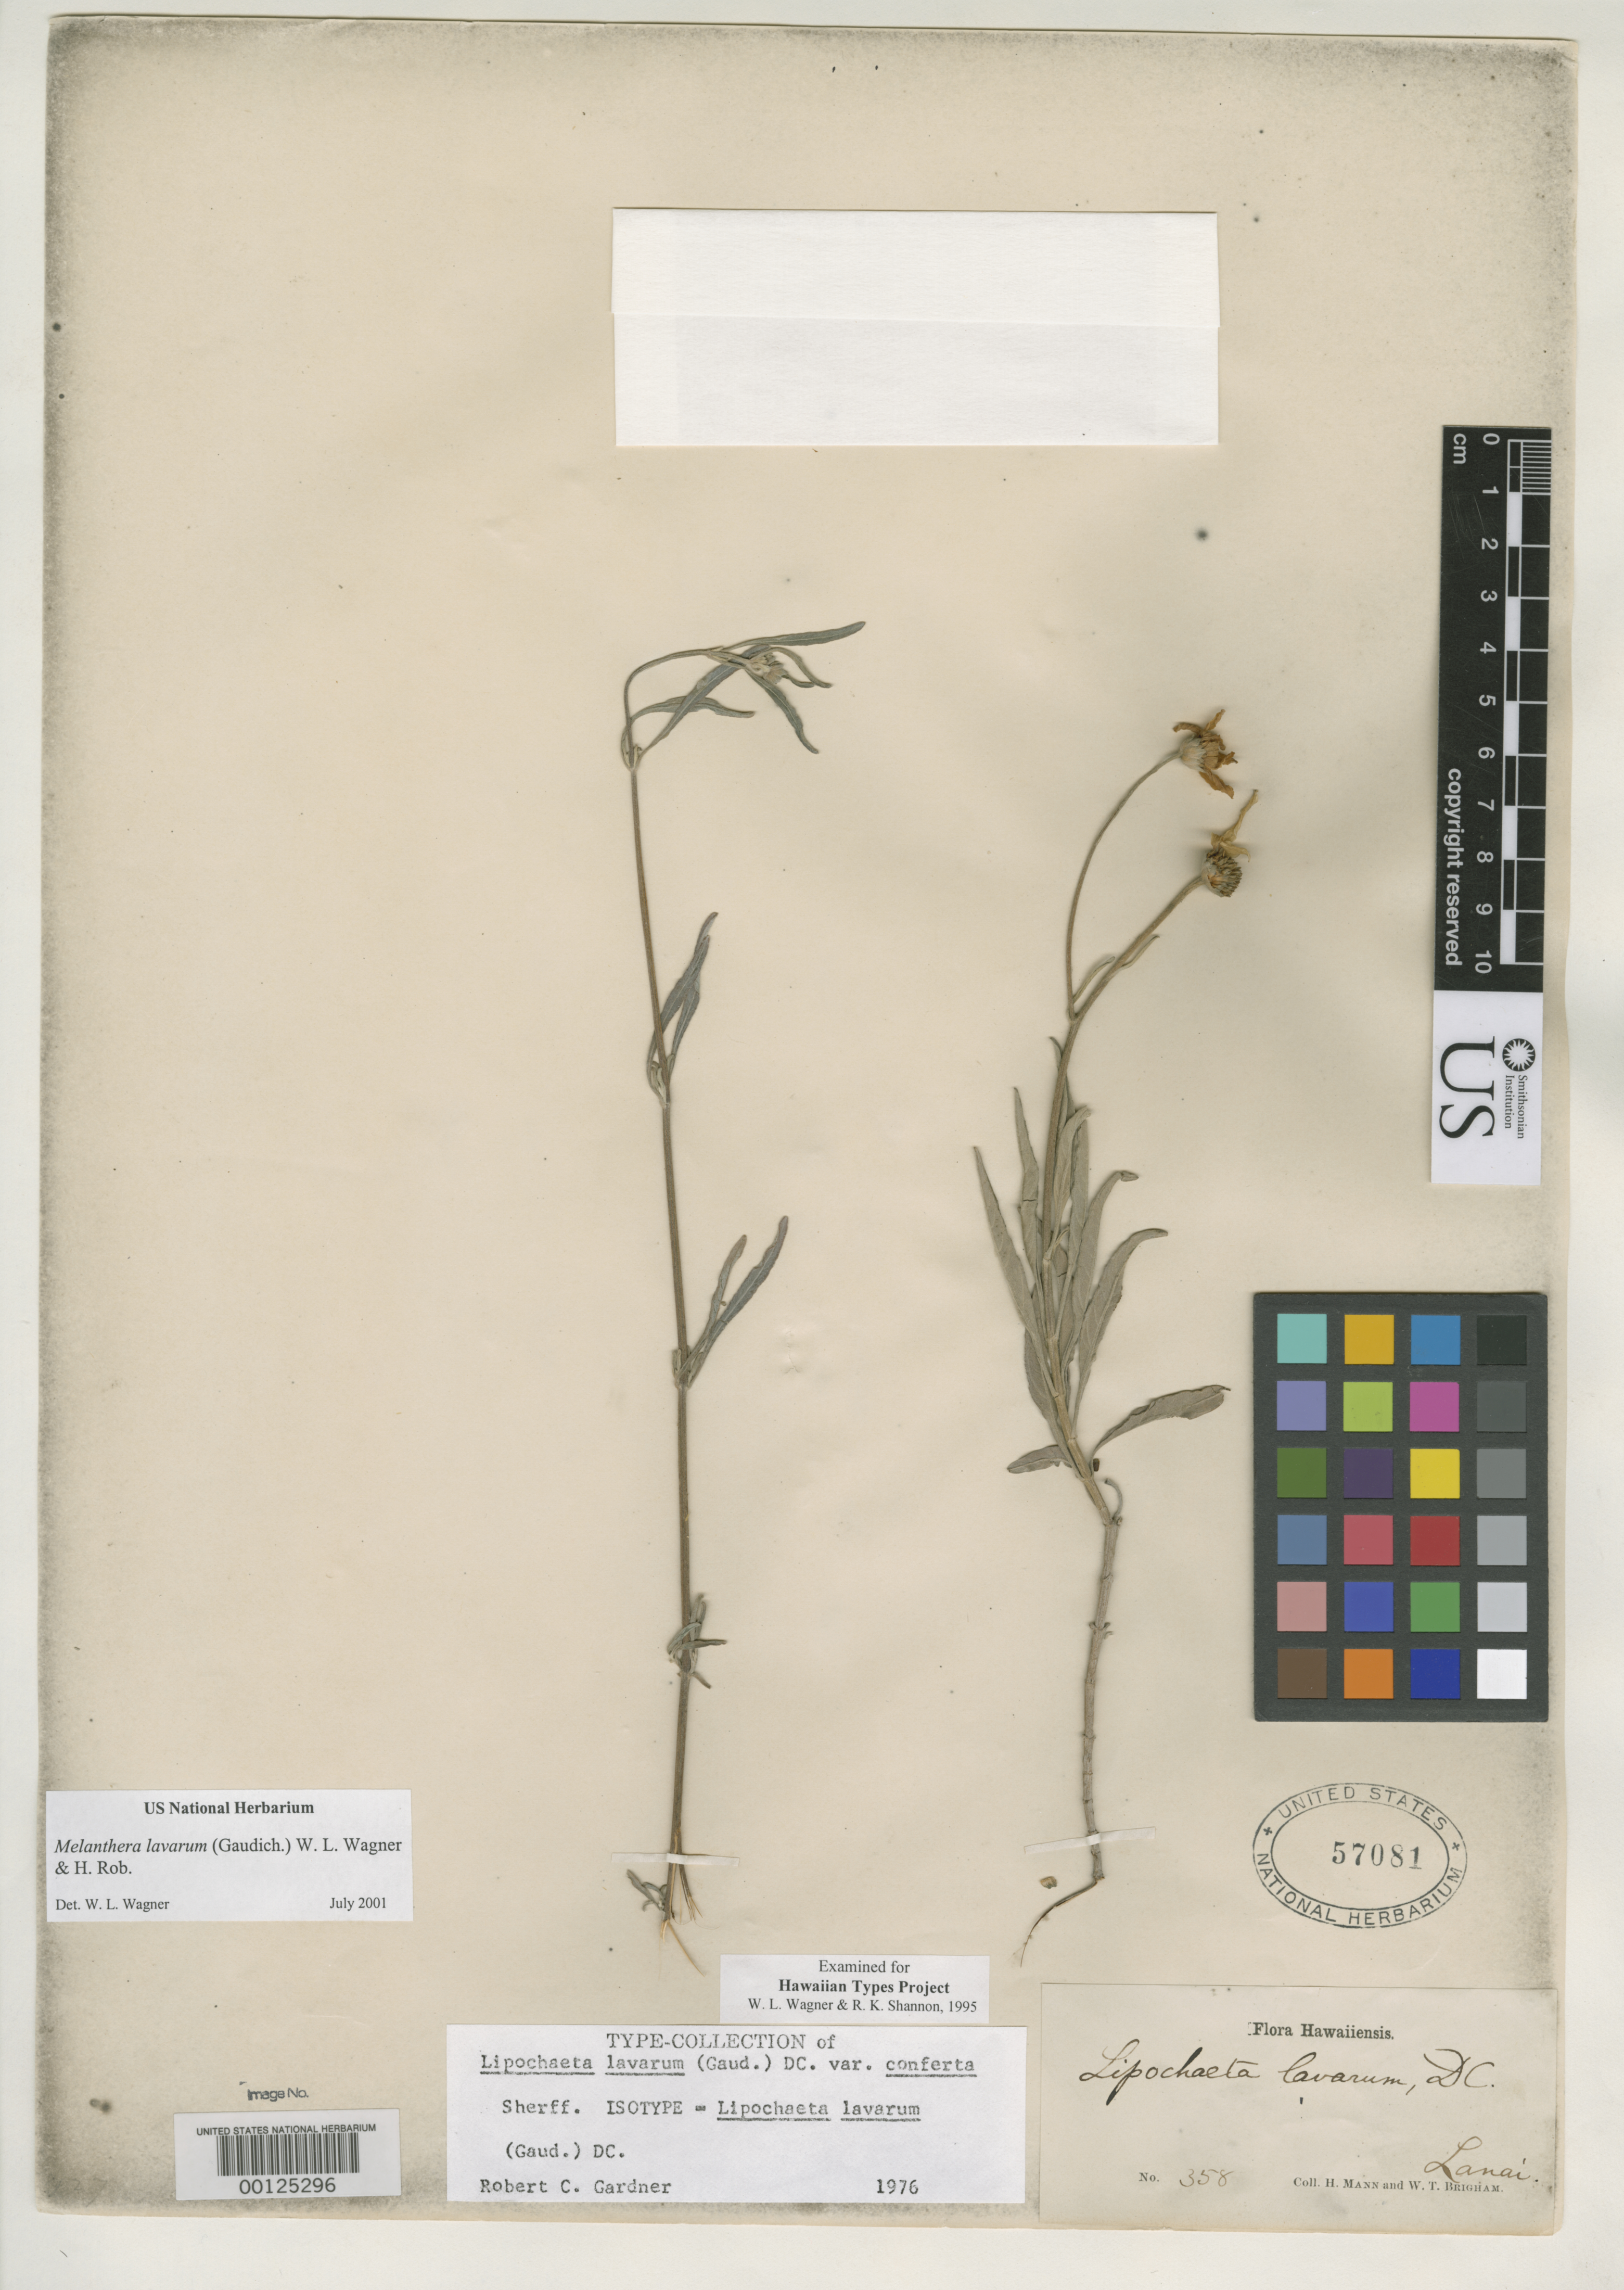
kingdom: Plantae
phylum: Tracheophyta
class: Magnoliopsida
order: Asterales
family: Asteraceae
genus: Lipochaeta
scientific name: Lipochaeta lavarum var. conferta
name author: Sherff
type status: Isotype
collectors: H. Mann & W. T. Brigham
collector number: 358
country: United States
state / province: Hawaii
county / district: Maui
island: Lana'i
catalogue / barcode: US 57081